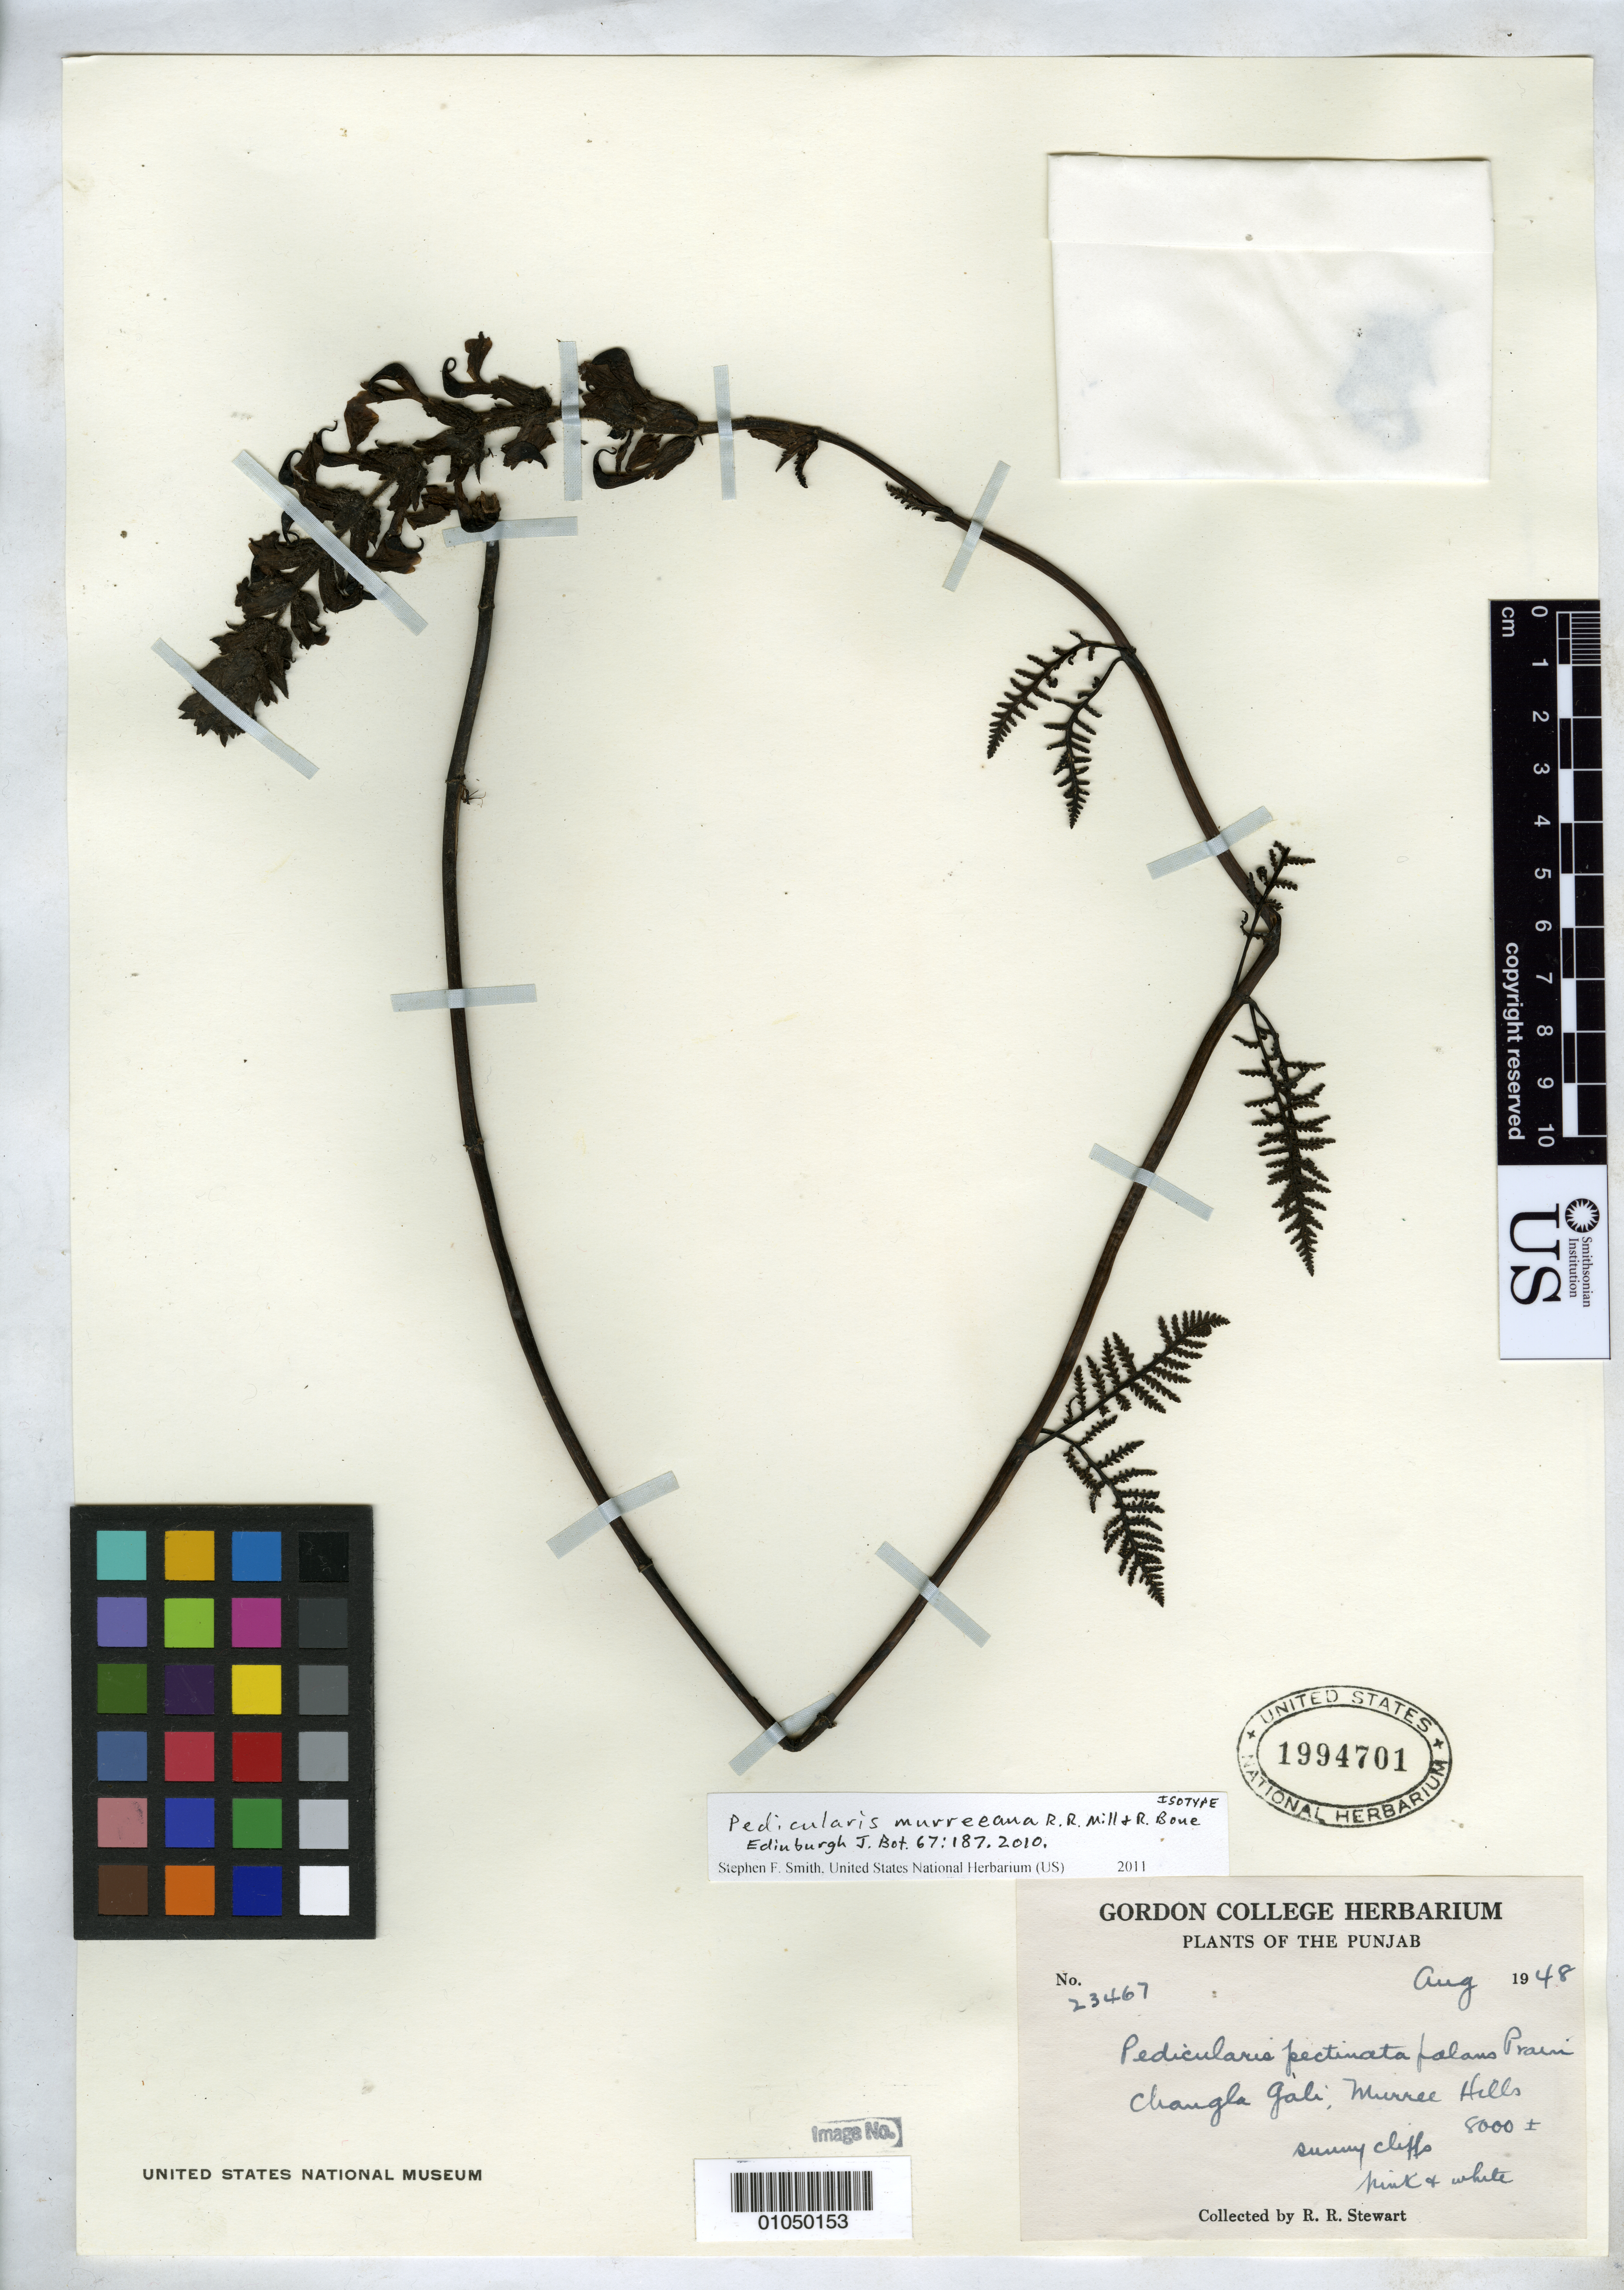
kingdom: Plantae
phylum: Tracheophyta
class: Magnoliopsida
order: Lamiales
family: Orobanchaceae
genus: Pedicularis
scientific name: Pedicularis murreeana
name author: R.R. Mill & Bone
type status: Isotype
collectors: R. R. Stewart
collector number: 23467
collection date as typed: Aug 1948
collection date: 1948-08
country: Pakistan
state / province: Khyber Pakhtunkhwa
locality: Changla Gali, Murree Hills. [Protologue, "C-y Rawalpindi, Changla Jali, Murree Hills"]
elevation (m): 2438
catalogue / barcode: US 1994701